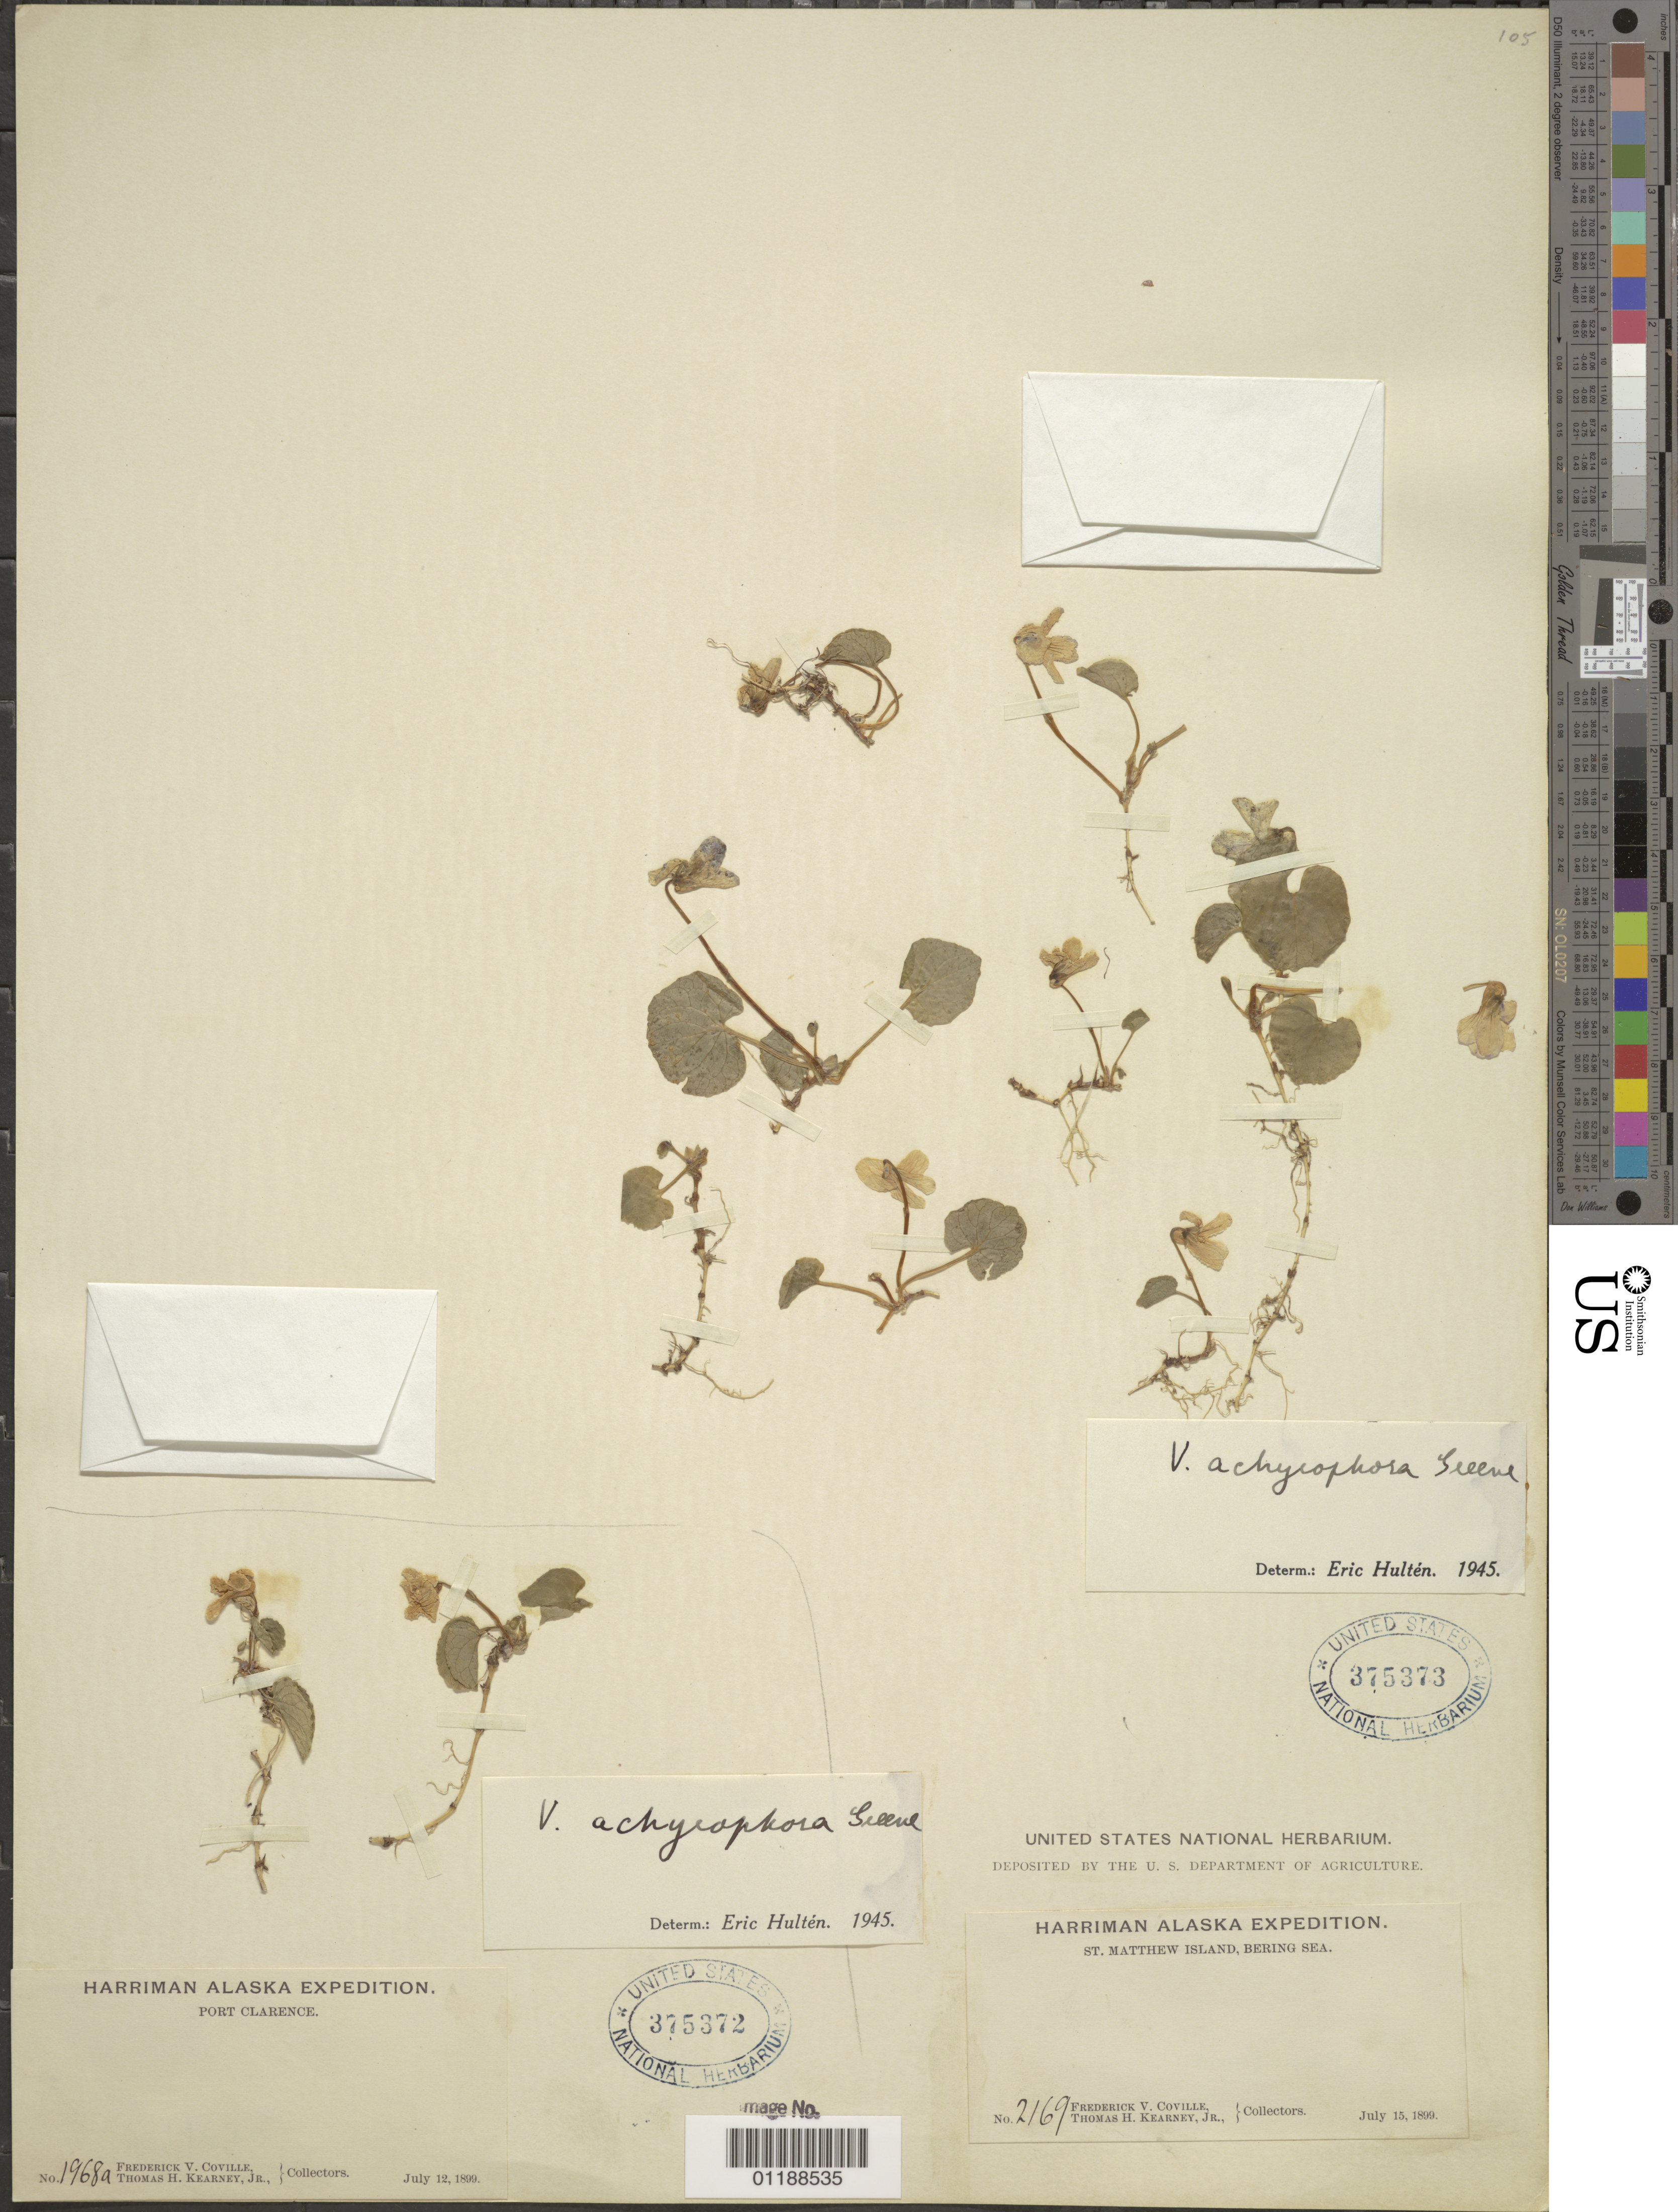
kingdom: Plantae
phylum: Tracheophyta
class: Magnoliopsida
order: Malpighiales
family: Violaceae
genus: Viola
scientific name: Viola achyrophora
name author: Greene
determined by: Hultén, [O.] Eric G.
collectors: F. V. Coville & T. H. Kearney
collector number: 1968 a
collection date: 1899-07-12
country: United States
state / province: Alaska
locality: Port Clarence.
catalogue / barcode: US 375372-2